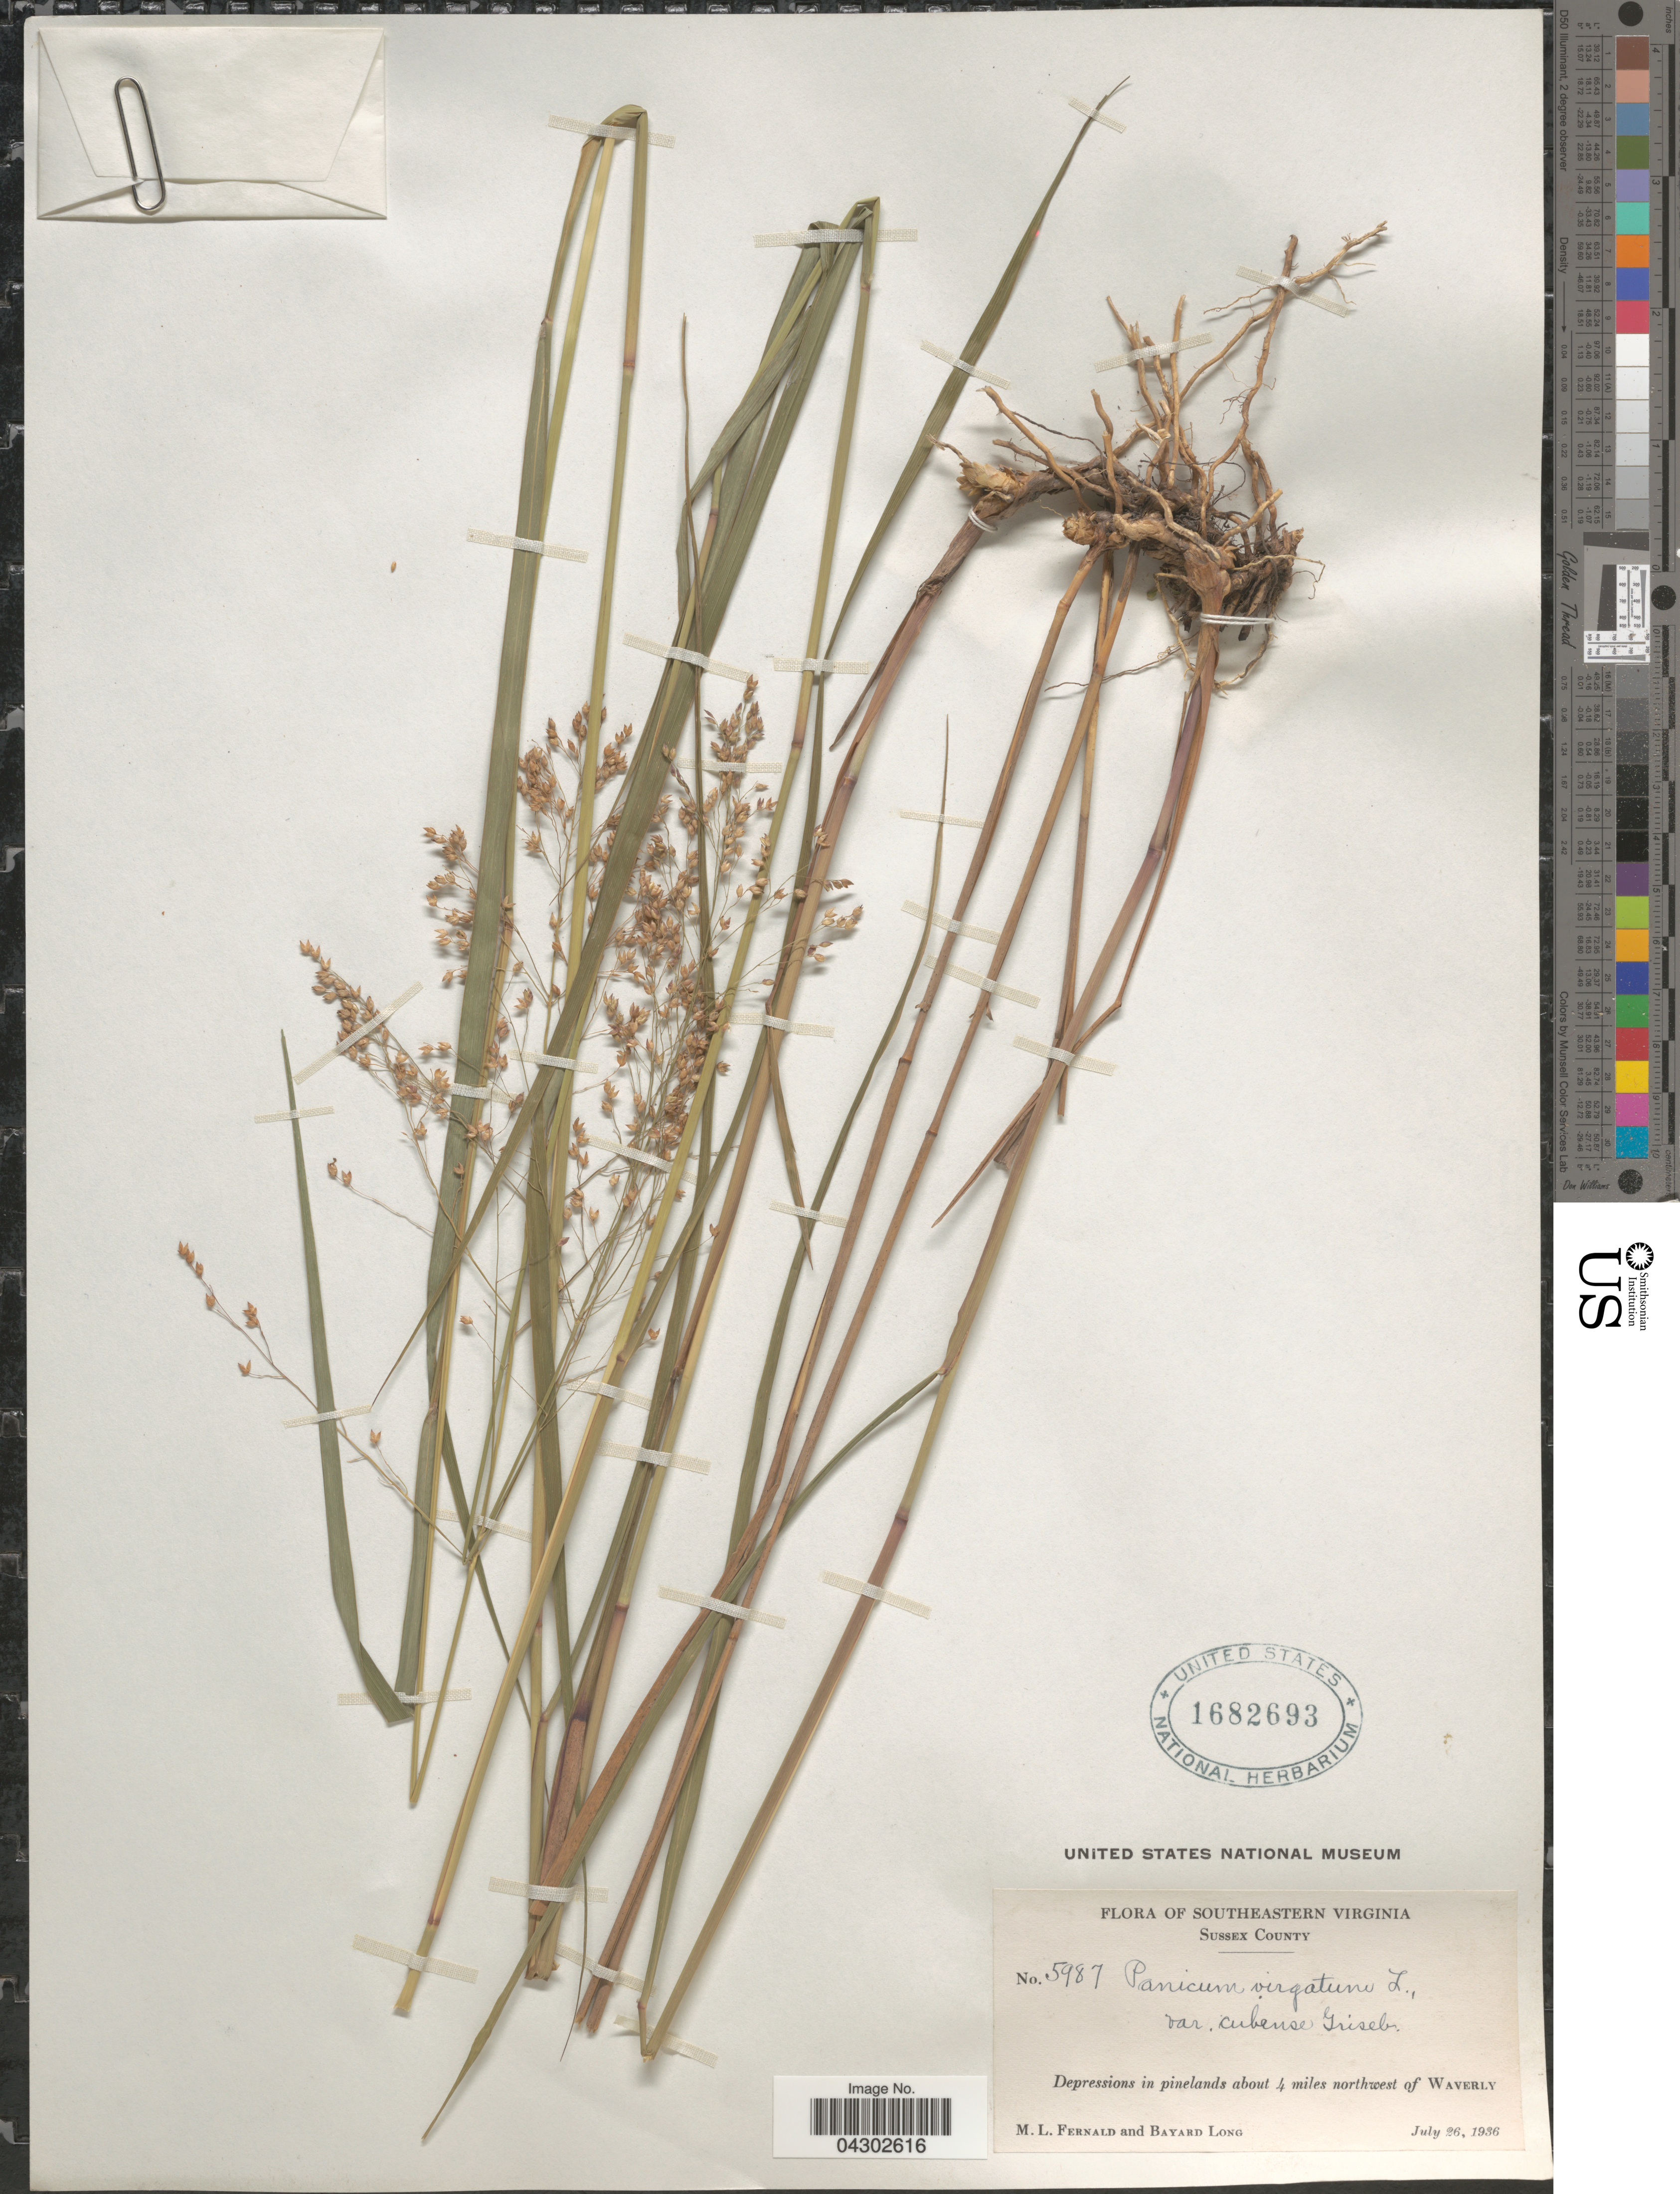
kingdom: Plantae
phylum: Tracheophyta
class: Liliopsida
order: Poales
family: Poaceae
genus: Panicum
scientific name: Panicum virgatum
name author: L.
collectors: M. L. Fernald & B. Long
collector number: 5987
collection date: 1936-07-26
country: United States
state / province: Virginia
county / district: Sussex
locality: Southeastern Virginia. Sussex County. Depressions in pinelands about 4 miles northwest of Waverly.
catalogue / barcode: US 1682693